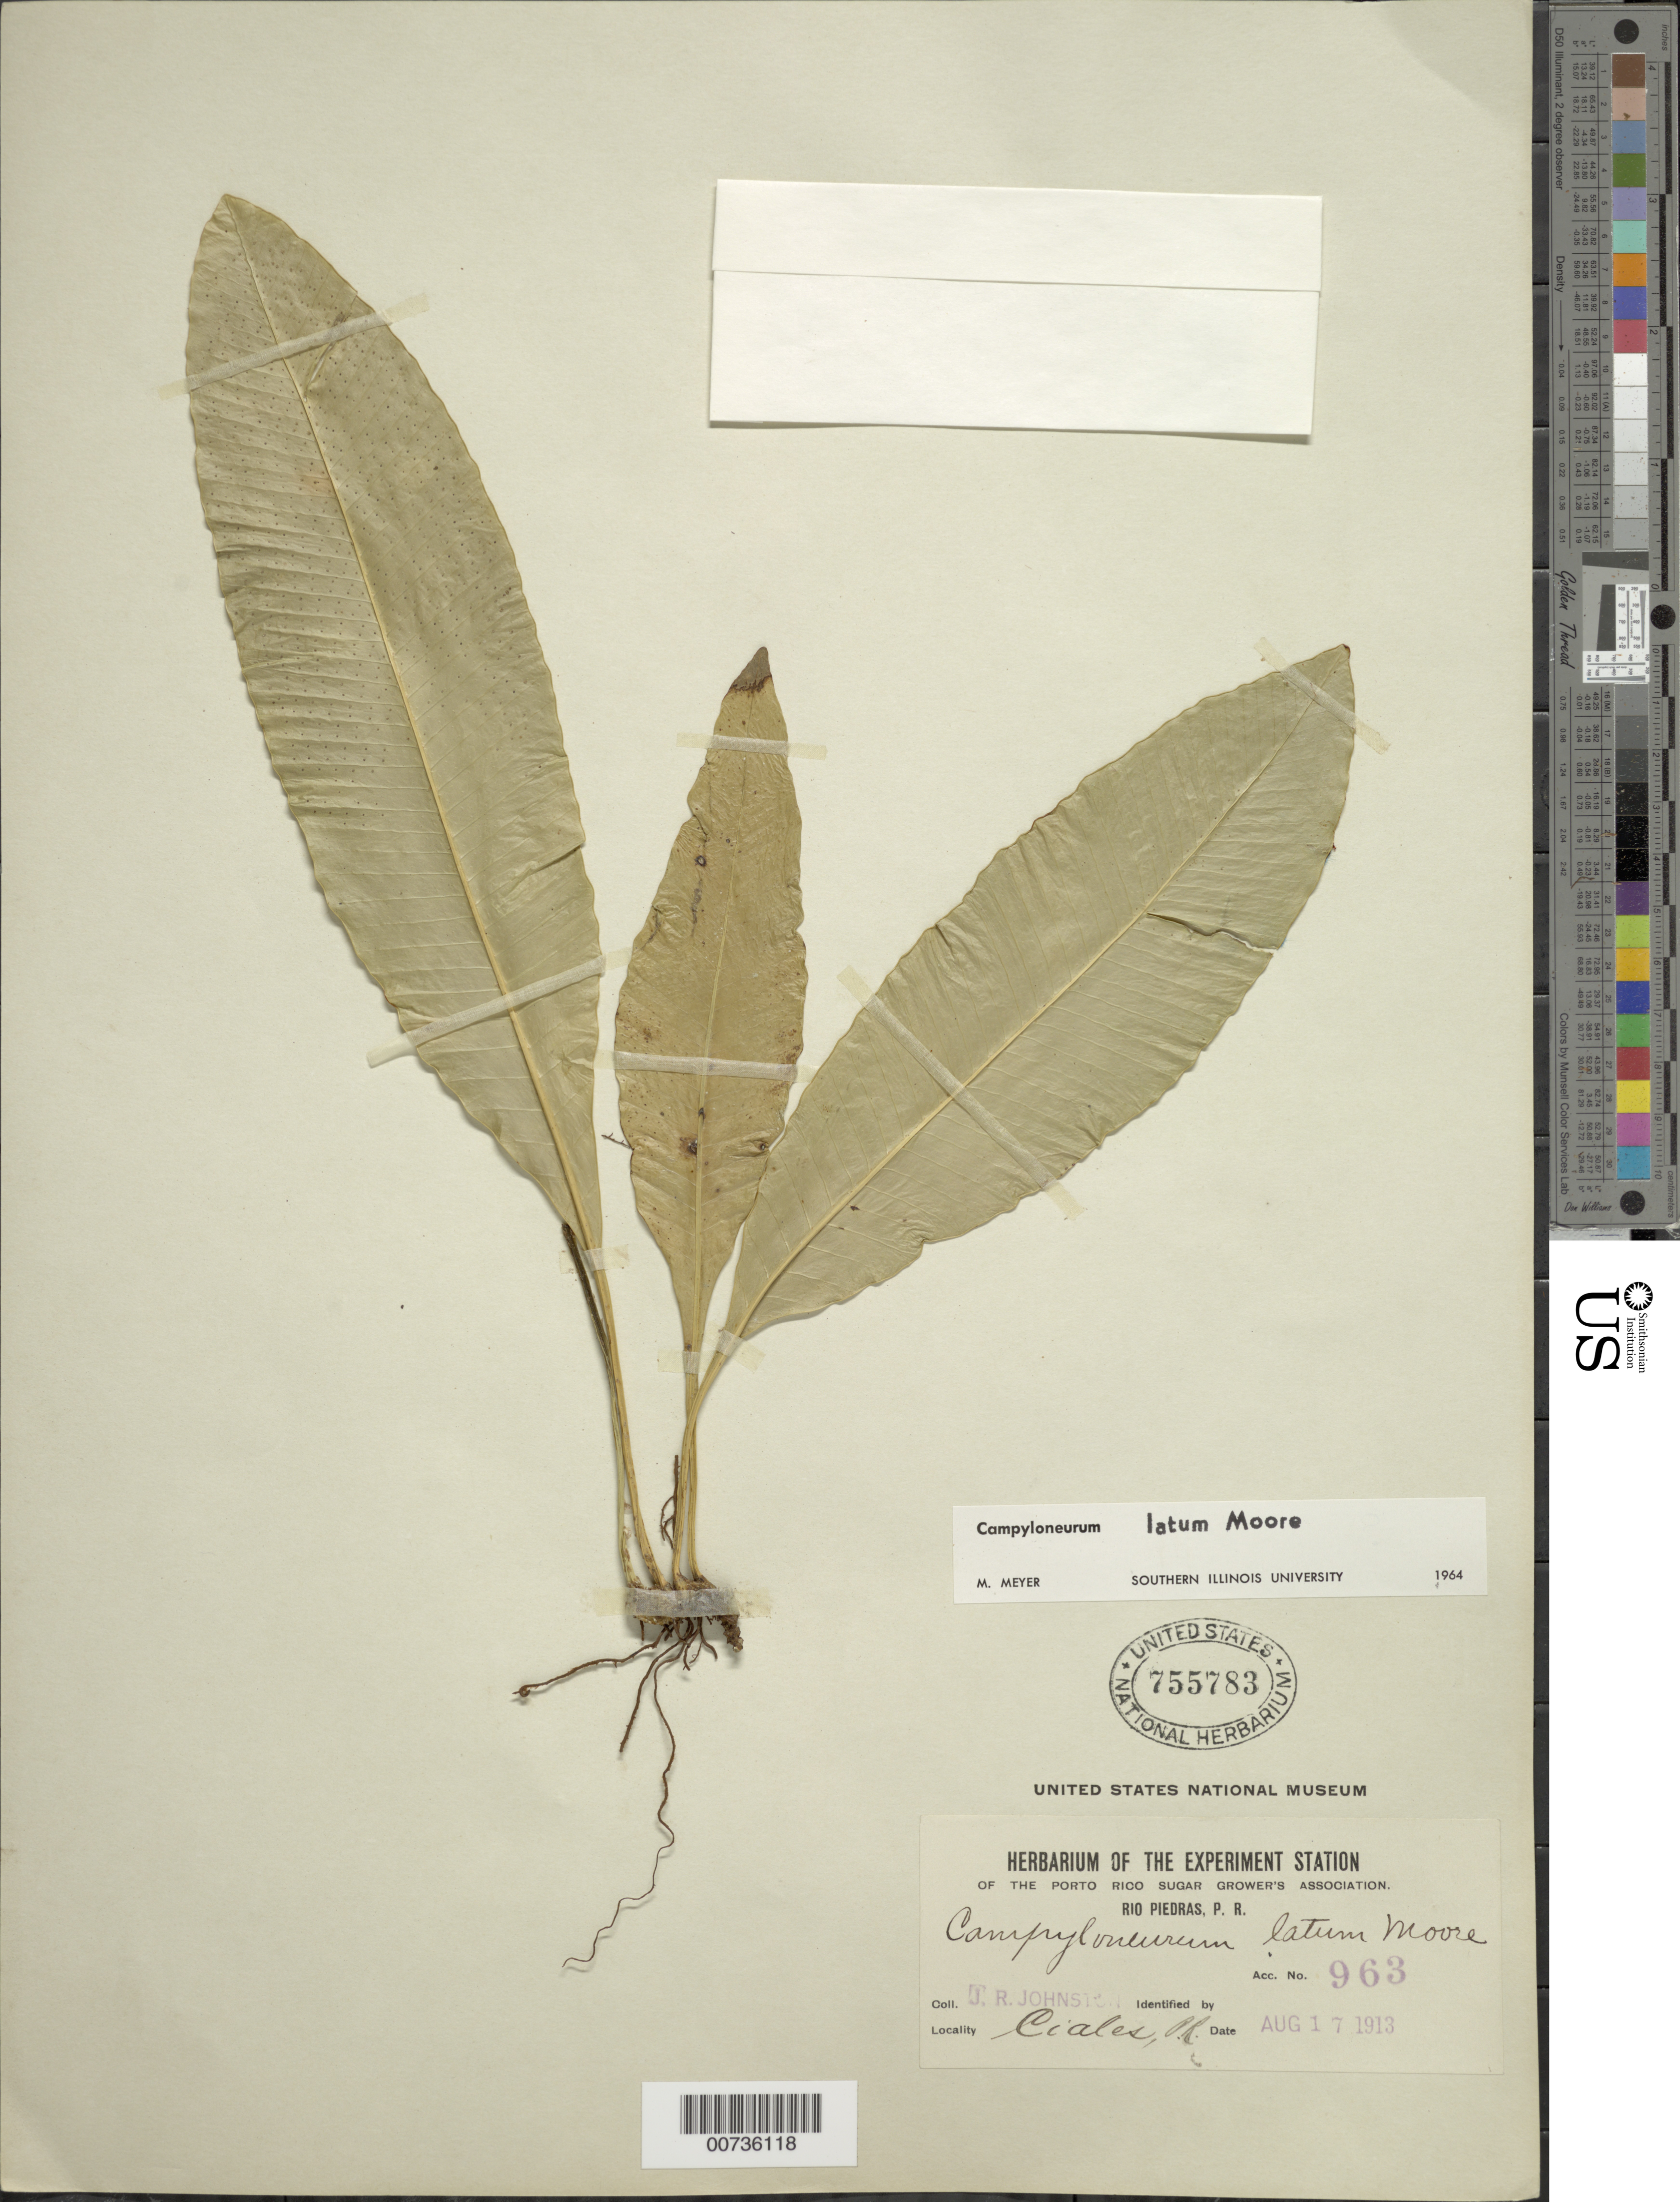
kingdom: Plantae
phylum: Tracheophyta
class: Polypodiopsida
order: Polypodiales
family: Polypodiaceae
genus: Campyloneurum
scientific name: Campyloneurum latum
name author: T. Moore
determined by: Meyer, M.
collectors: J. Johnston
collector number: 963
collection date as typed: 17 Aug 1913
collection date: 1913-08-17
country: Puerto Rico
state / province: San Juan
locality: Río Piedras, Ciales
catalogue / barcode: US 755783